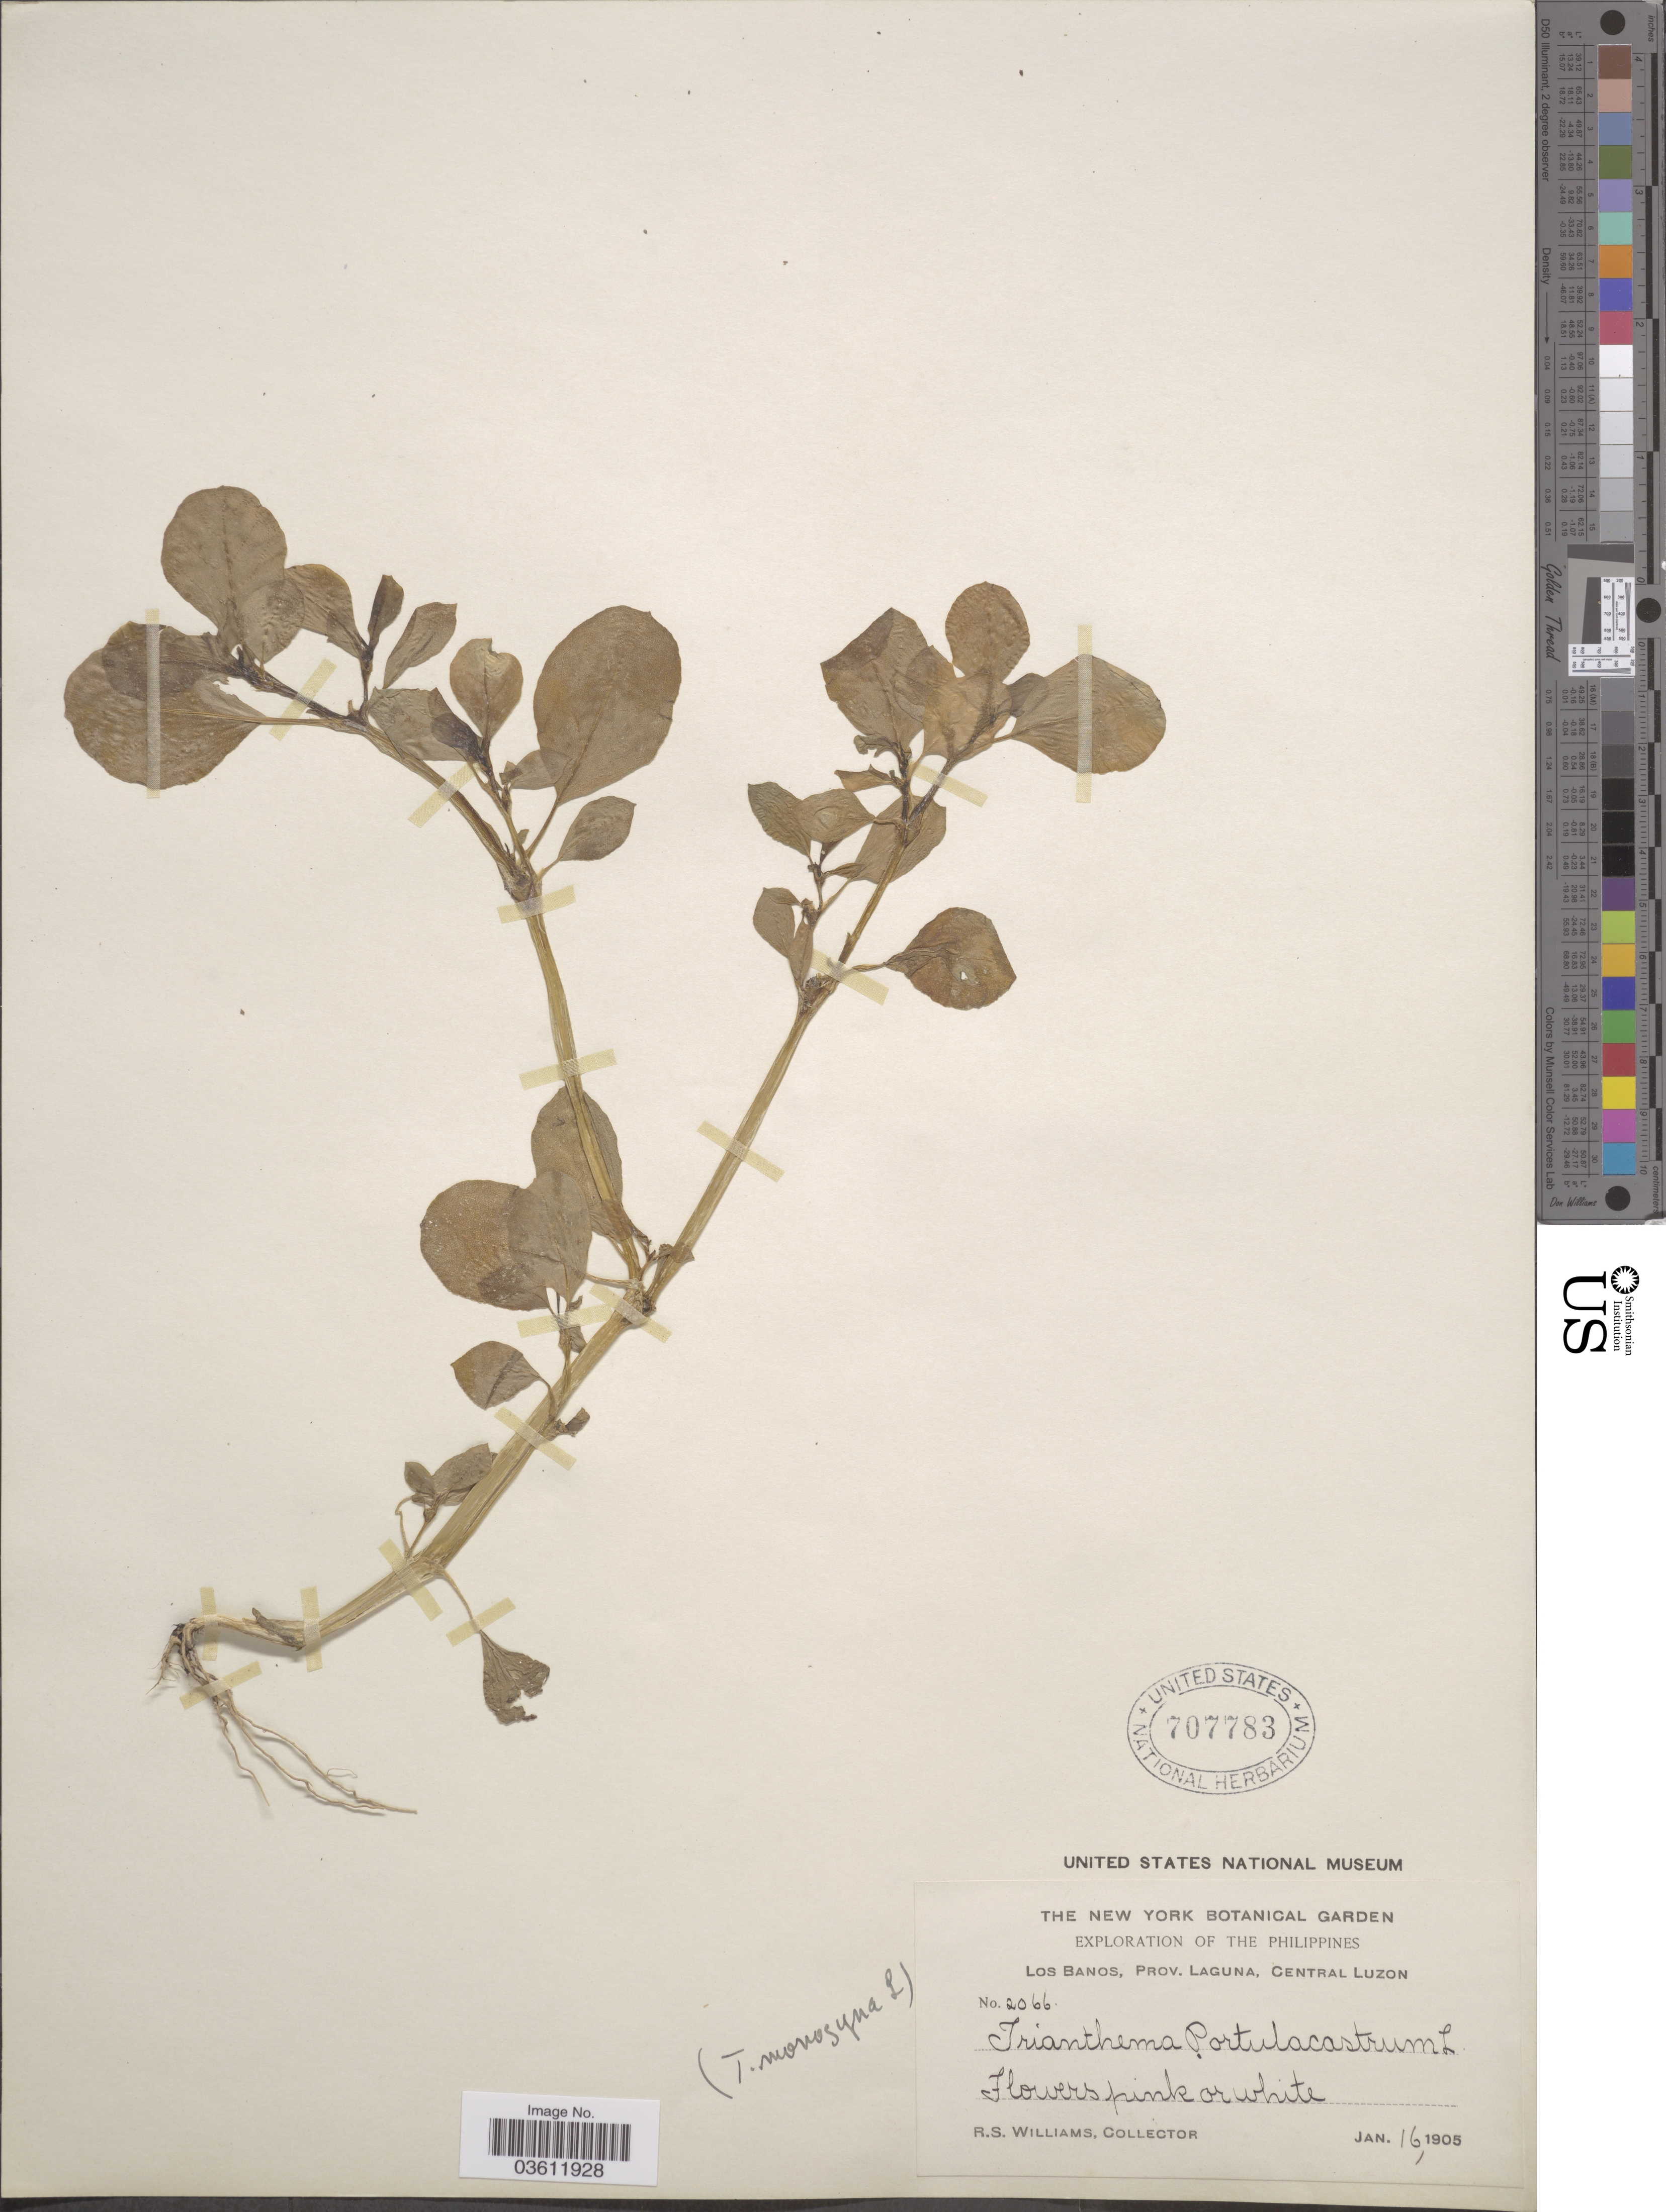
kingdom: Plantae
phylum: Tracheophyta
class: Magnoliopsida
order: Caryophyllales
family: Aizoaceae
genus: Trianthema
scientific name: Trianthema portulacastrum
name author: L.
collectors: R. S. Williams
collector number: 2066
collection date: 1905-01-16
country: Philippines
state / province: Central Luzon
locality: Los Banos, Prov. Laguna.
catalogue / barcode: US 707783